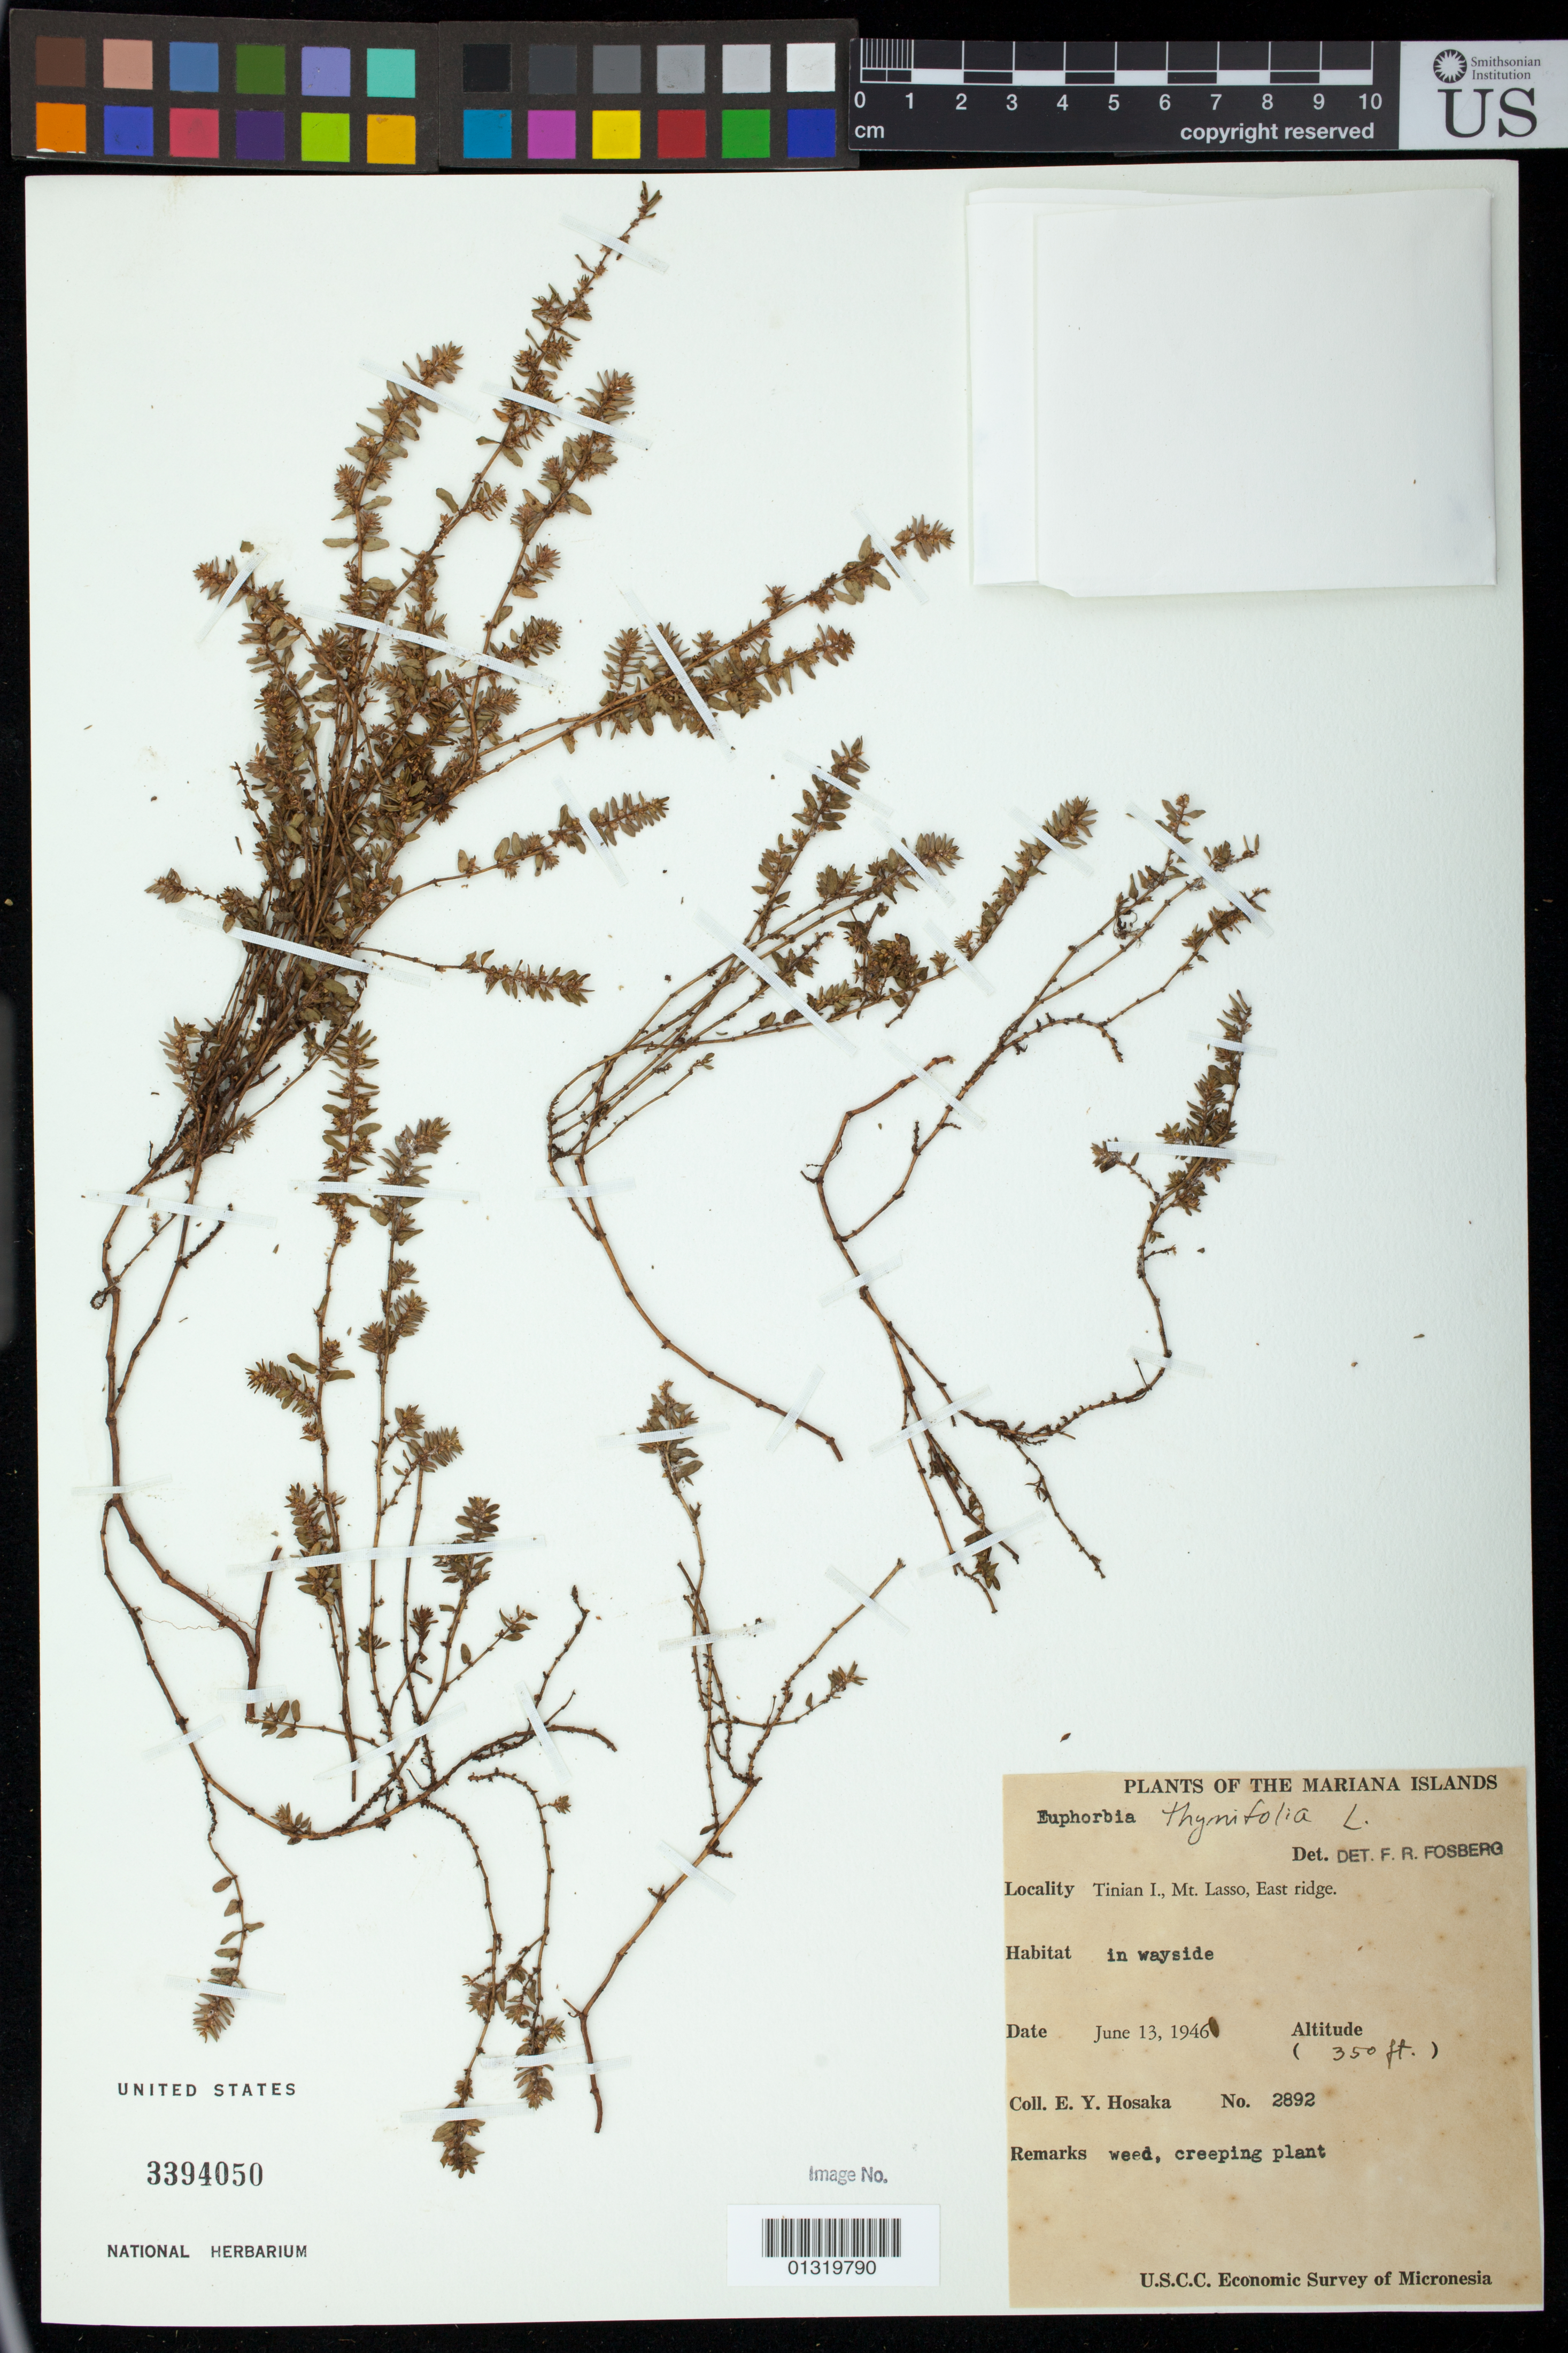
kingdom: Plantae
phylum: Tracheophyta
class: Magnoliopsida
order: Malpighiales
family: Euphorbiaceae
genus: Euphorbia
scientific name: Euphorbia thymifolia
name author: L.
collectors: E. Y. Hosaka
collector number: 2892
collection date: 1946-06-13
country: Northern Mariana Islands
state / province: Tinian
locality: Mt. Lasso, East ridge.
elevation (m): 107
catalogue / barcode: US 3394050